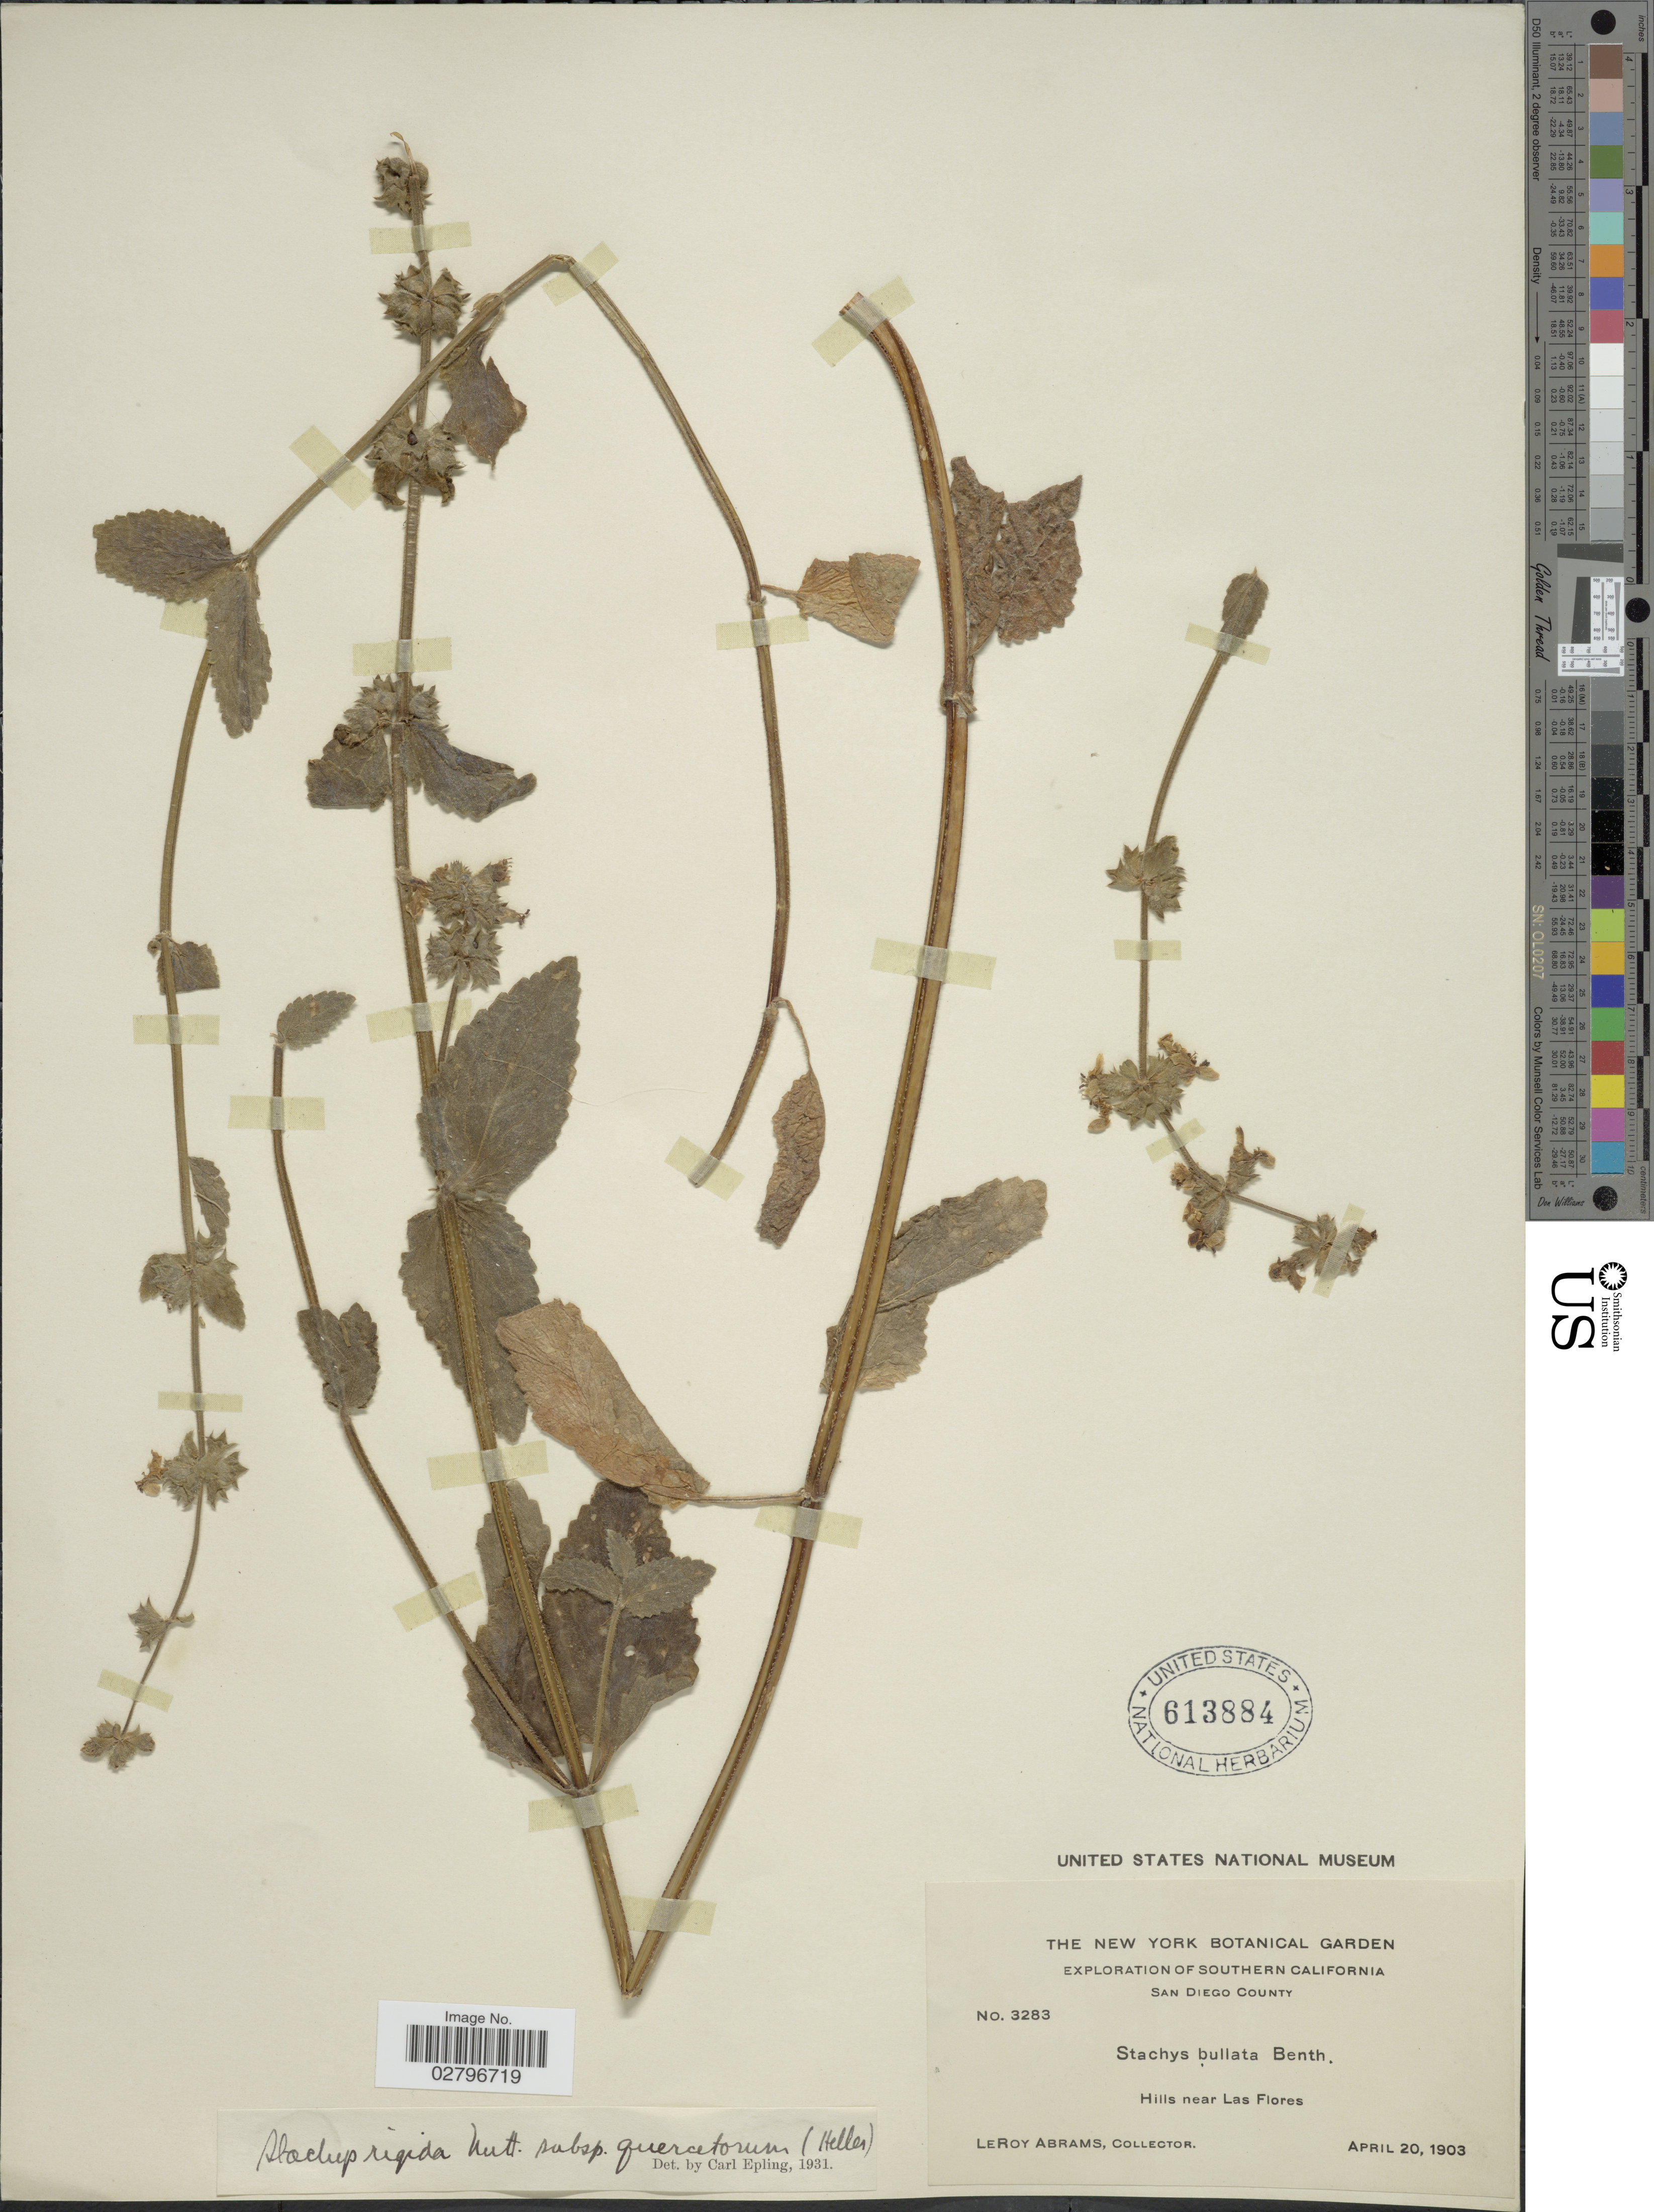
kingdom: Plantae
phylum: Tracheophyta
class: Magnoliopsida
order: Lamiales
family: Lamiaceae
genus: Stachys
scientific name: Stachys rigida subsp. quercetorum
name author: (A. Heller) Epling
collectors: L. Abrams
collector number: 3283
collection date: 1903-04-20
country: United States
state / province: California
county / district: San Diego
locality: Southern California, San Diego County, Hills near Las Flores.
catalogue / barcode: US 613884